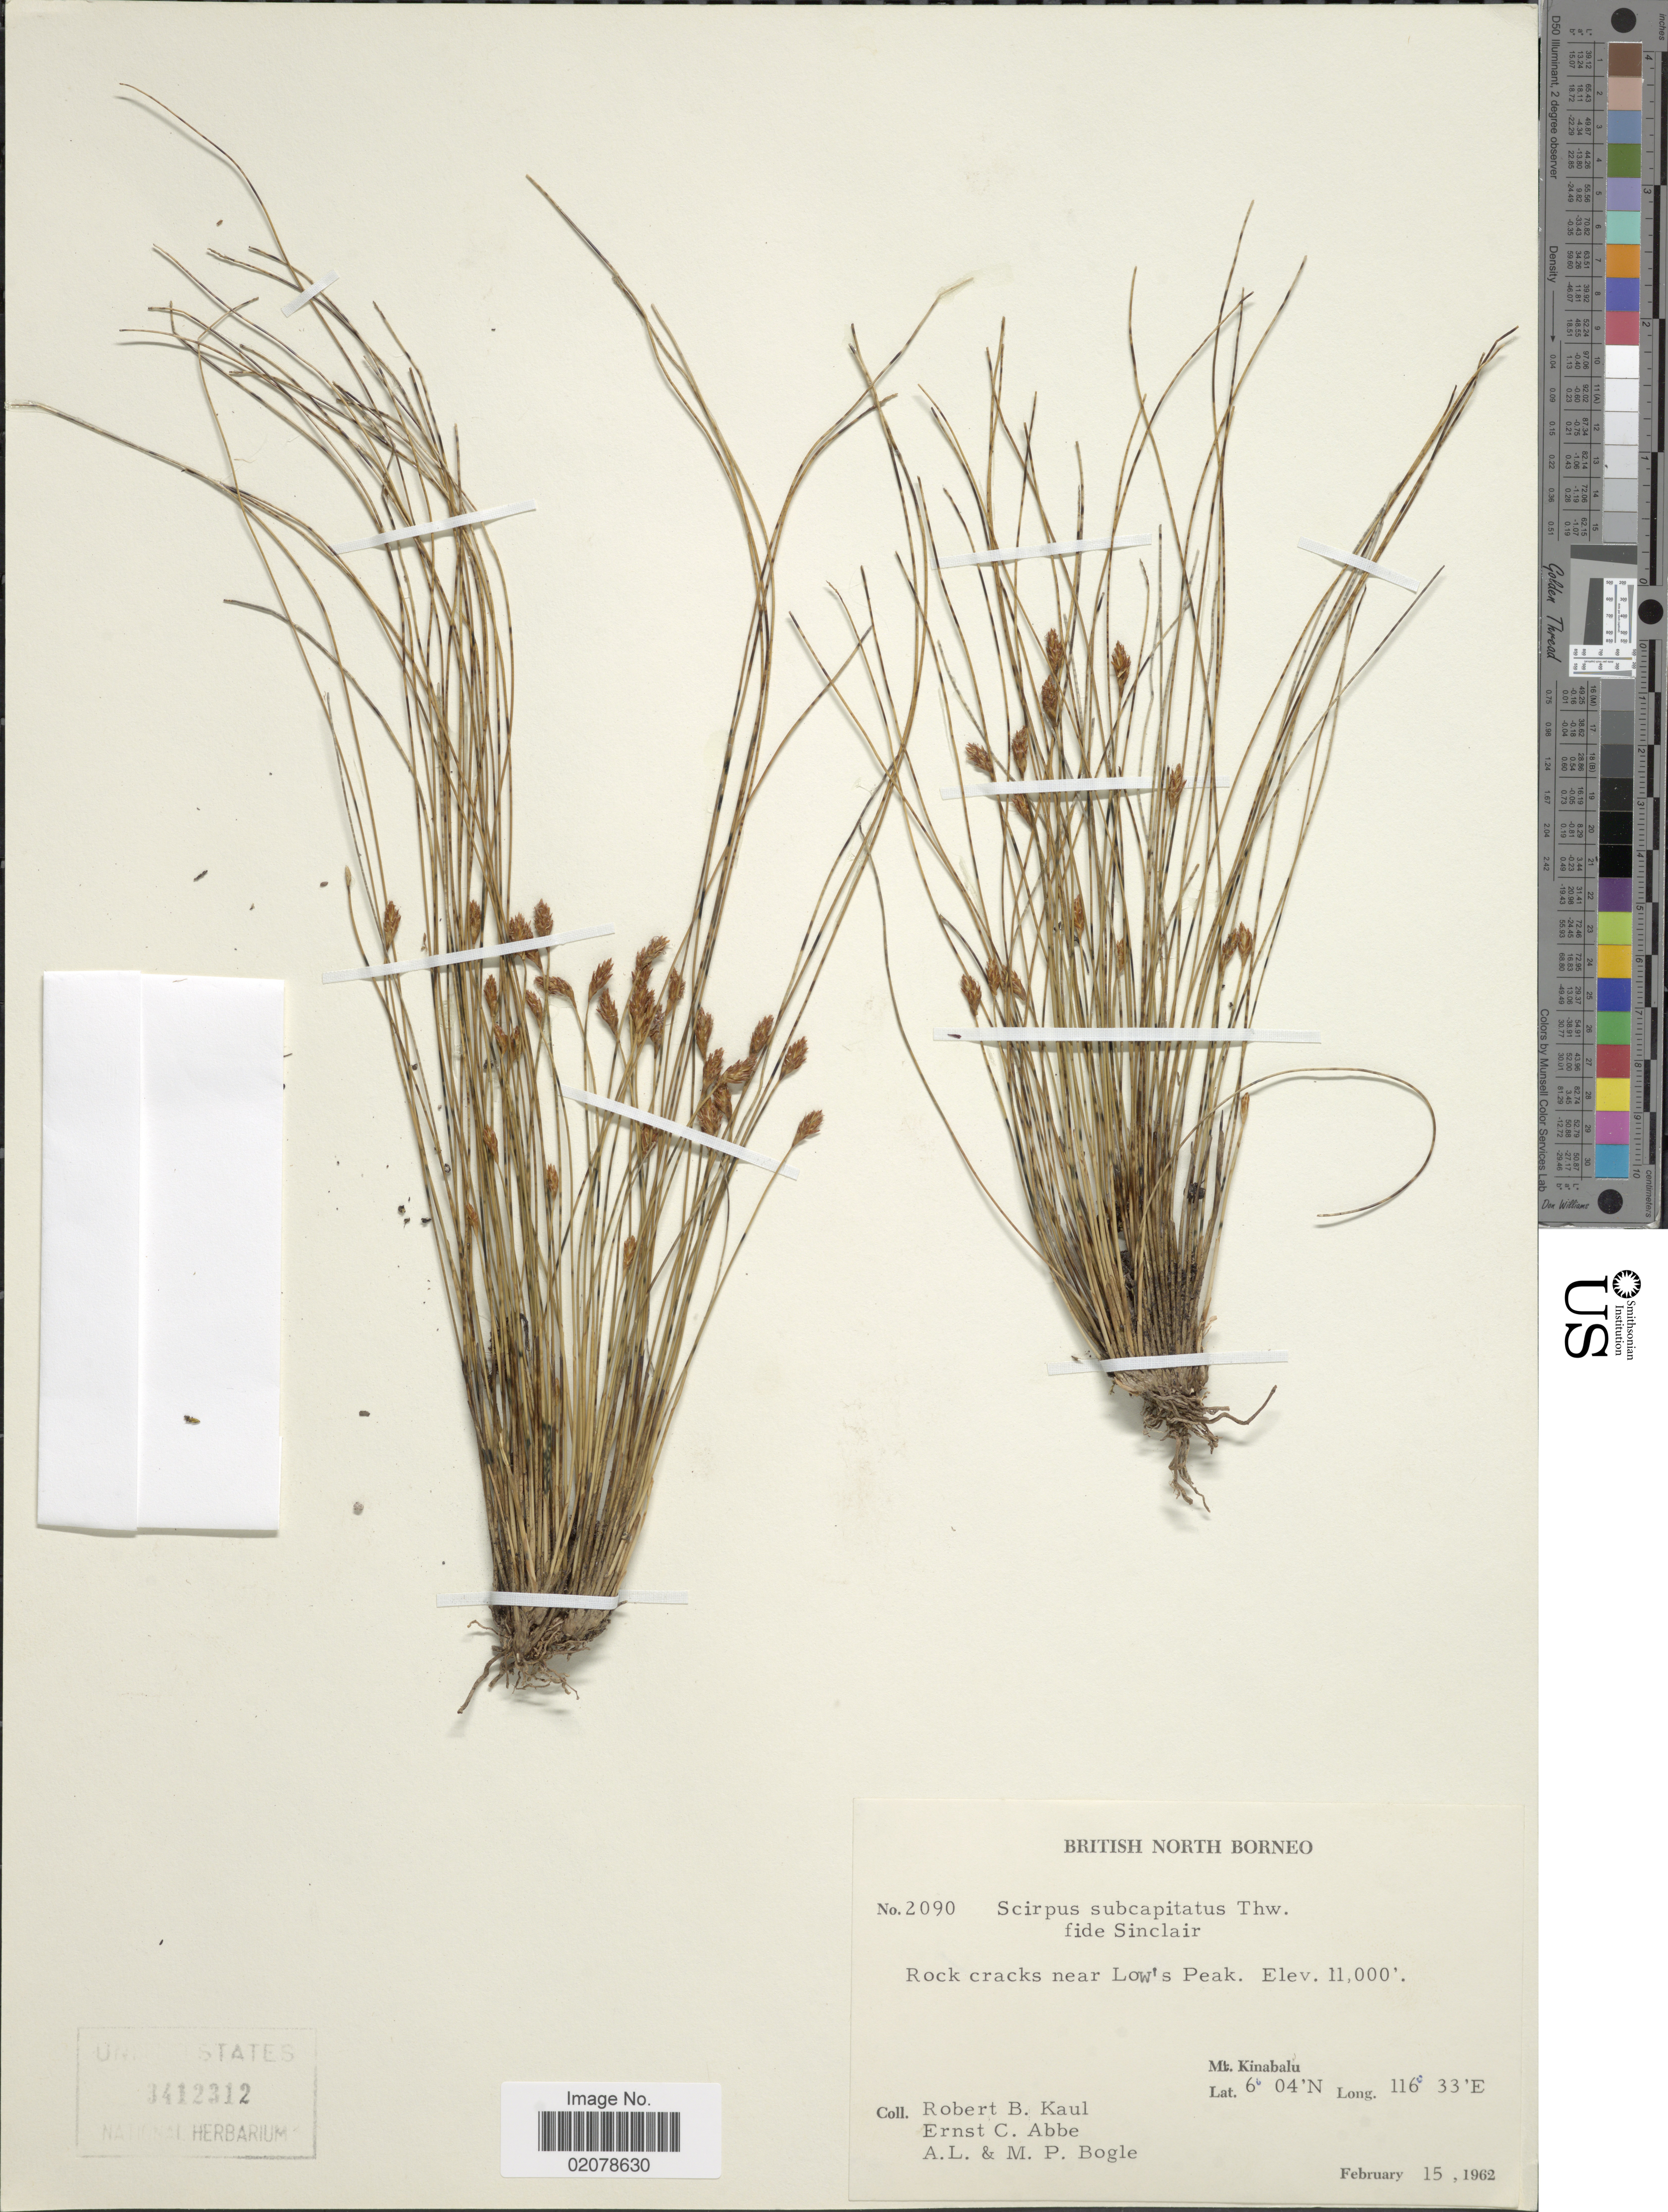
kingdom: Plantae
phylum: Tracheophyta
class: Liliopsida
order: Poales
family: Cyperaceae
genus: Trichophorum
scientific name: Trichophorum subcapitatum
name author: (Thwaites & Hook.) D.A. Simpson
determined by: Strong, Mark T., (BOT), Smithsonian Institution - National Museum of Natural History (UNITED STATES)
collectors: R. Kaul, E. C. Abbe, Bogle, A.L. & M. Bogle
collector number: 2090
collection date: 1962-02-15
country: Malaysia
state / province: Sabah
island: Borneo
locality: British North Borneo. near Low's Peak. Mt. Kinabalu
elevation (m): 3353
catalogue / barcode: US 3412312